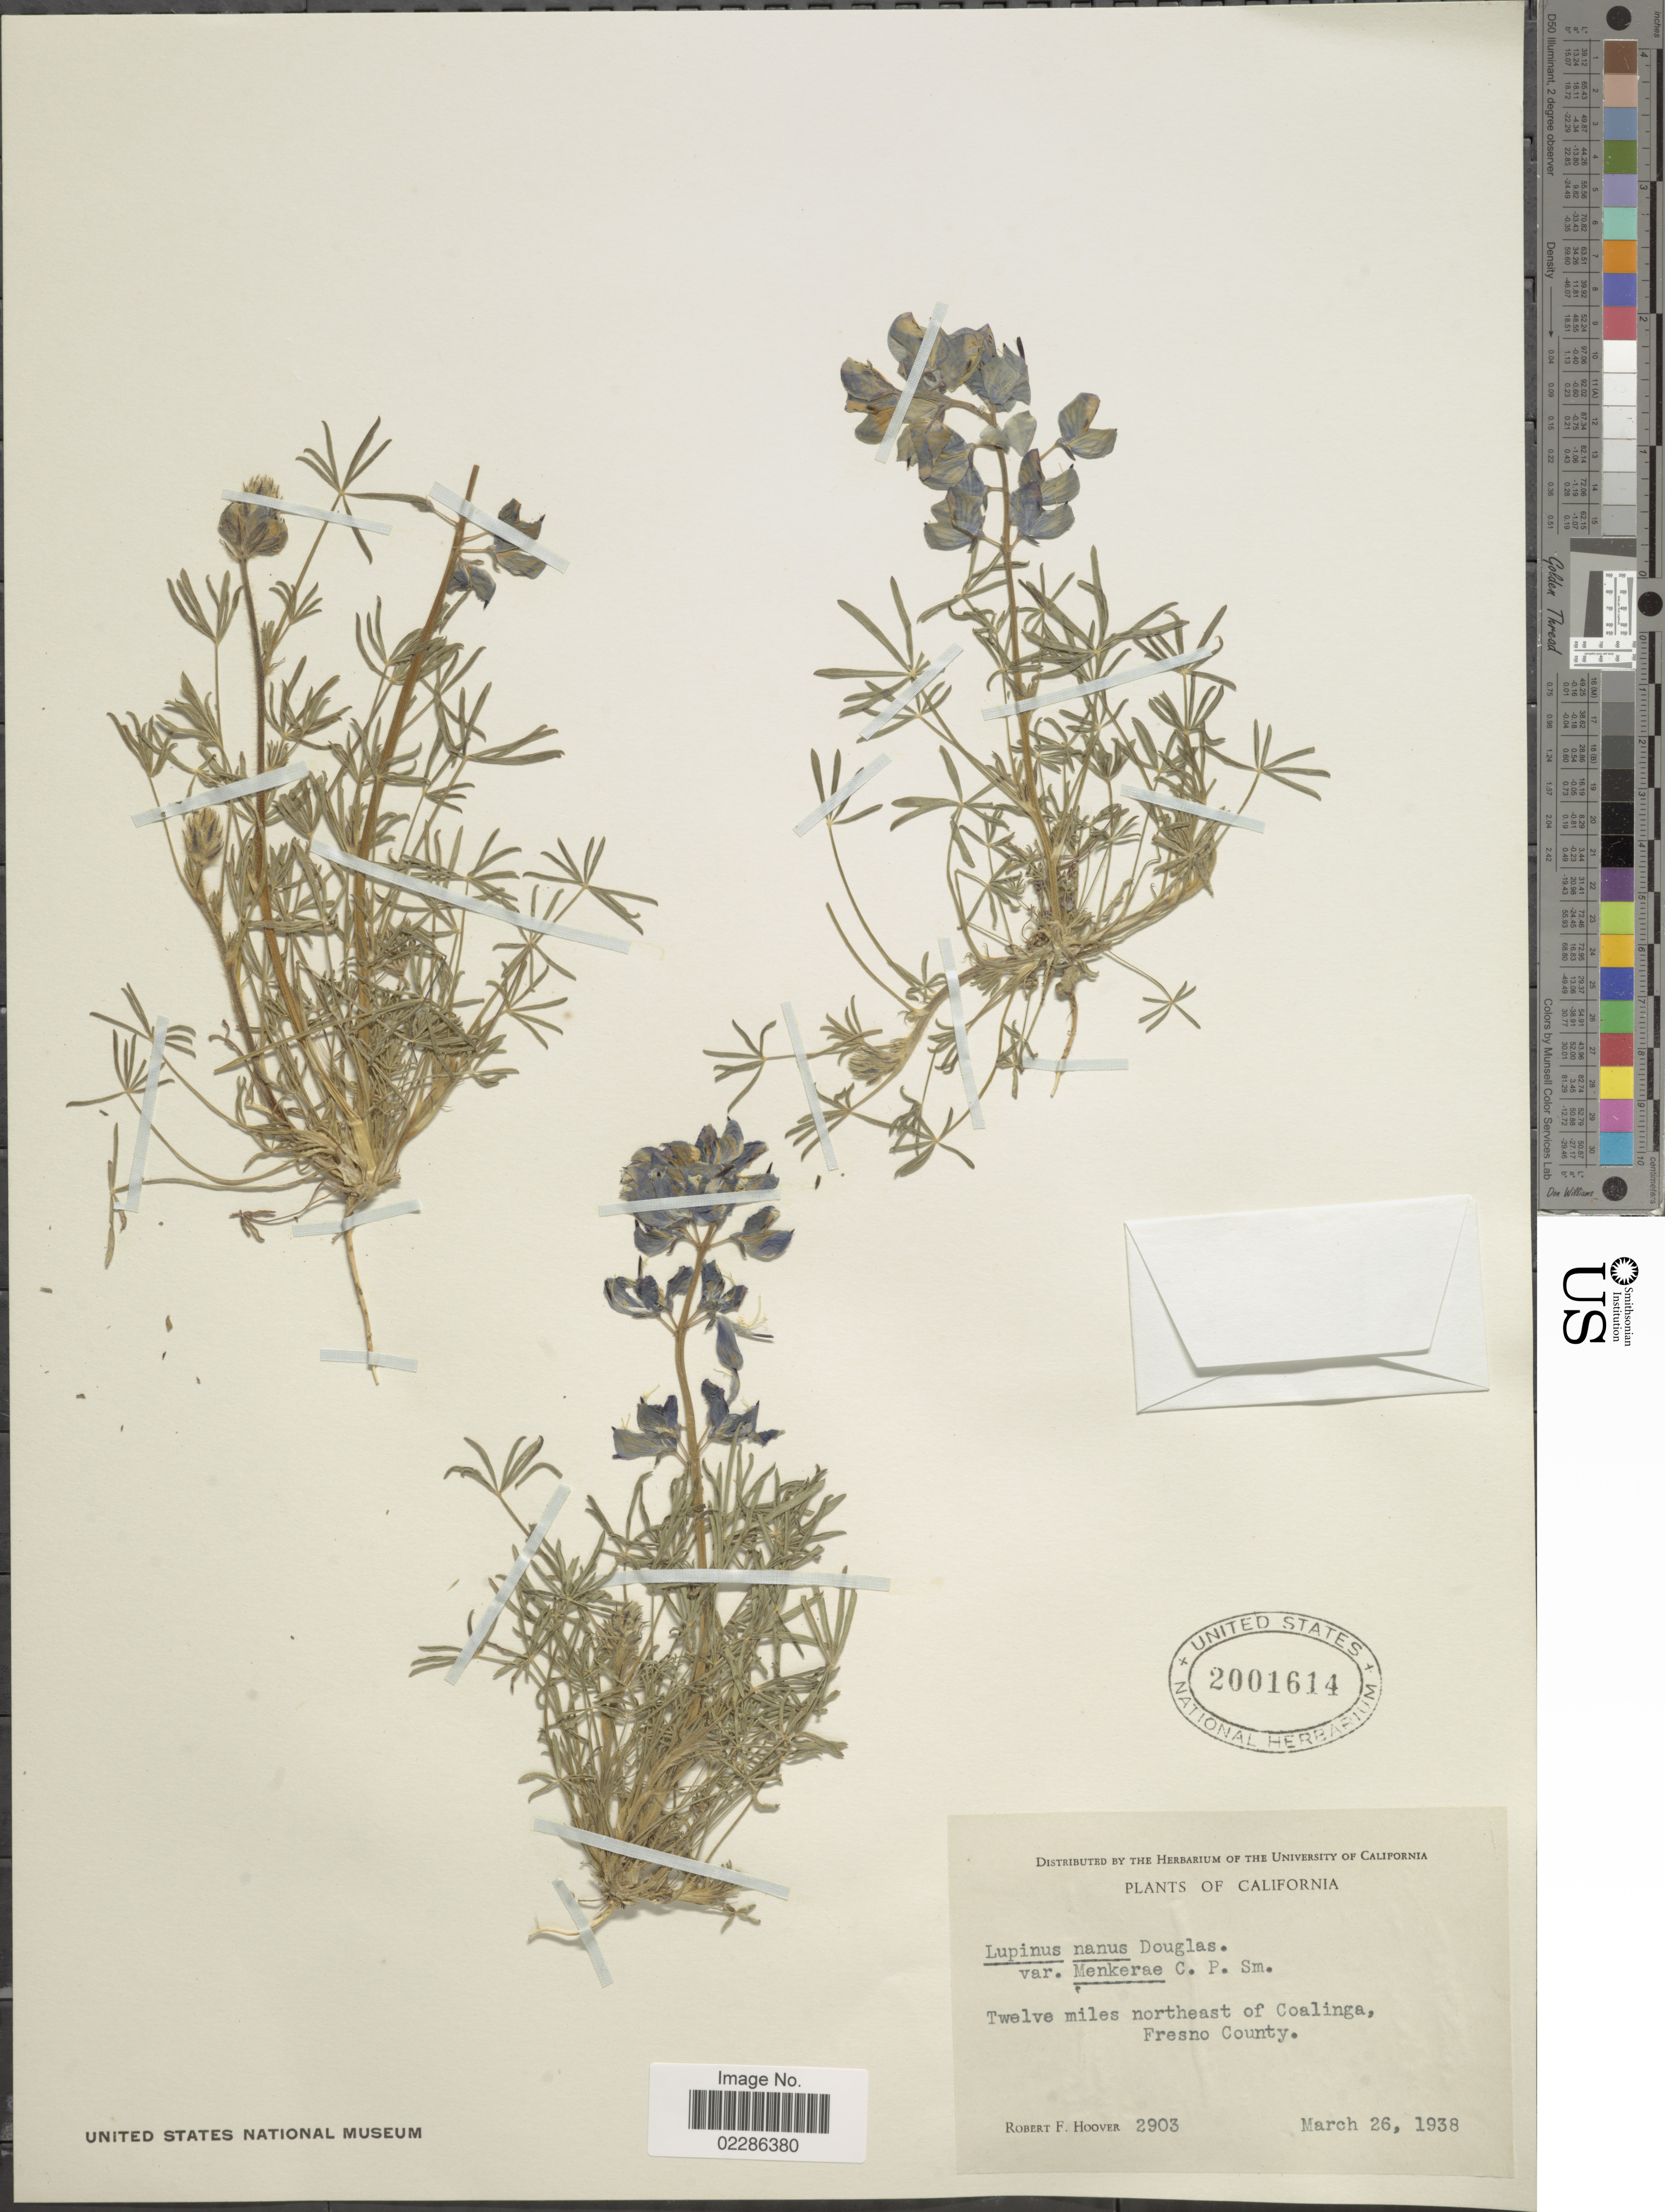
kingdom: Plantae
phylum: Tracheophyta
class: Magnoliopsida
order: Fabales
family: Fabaceae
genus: Lupinus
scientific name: Lupinus nanus var. menkerae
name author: C.P. Sm.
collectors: R. F. Hoover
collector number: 2903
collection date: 1938-03-26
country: United States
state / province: California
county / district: Fresno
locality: Twelve miles northeast of Coalinga, Fresno County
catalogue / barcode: US 2001614